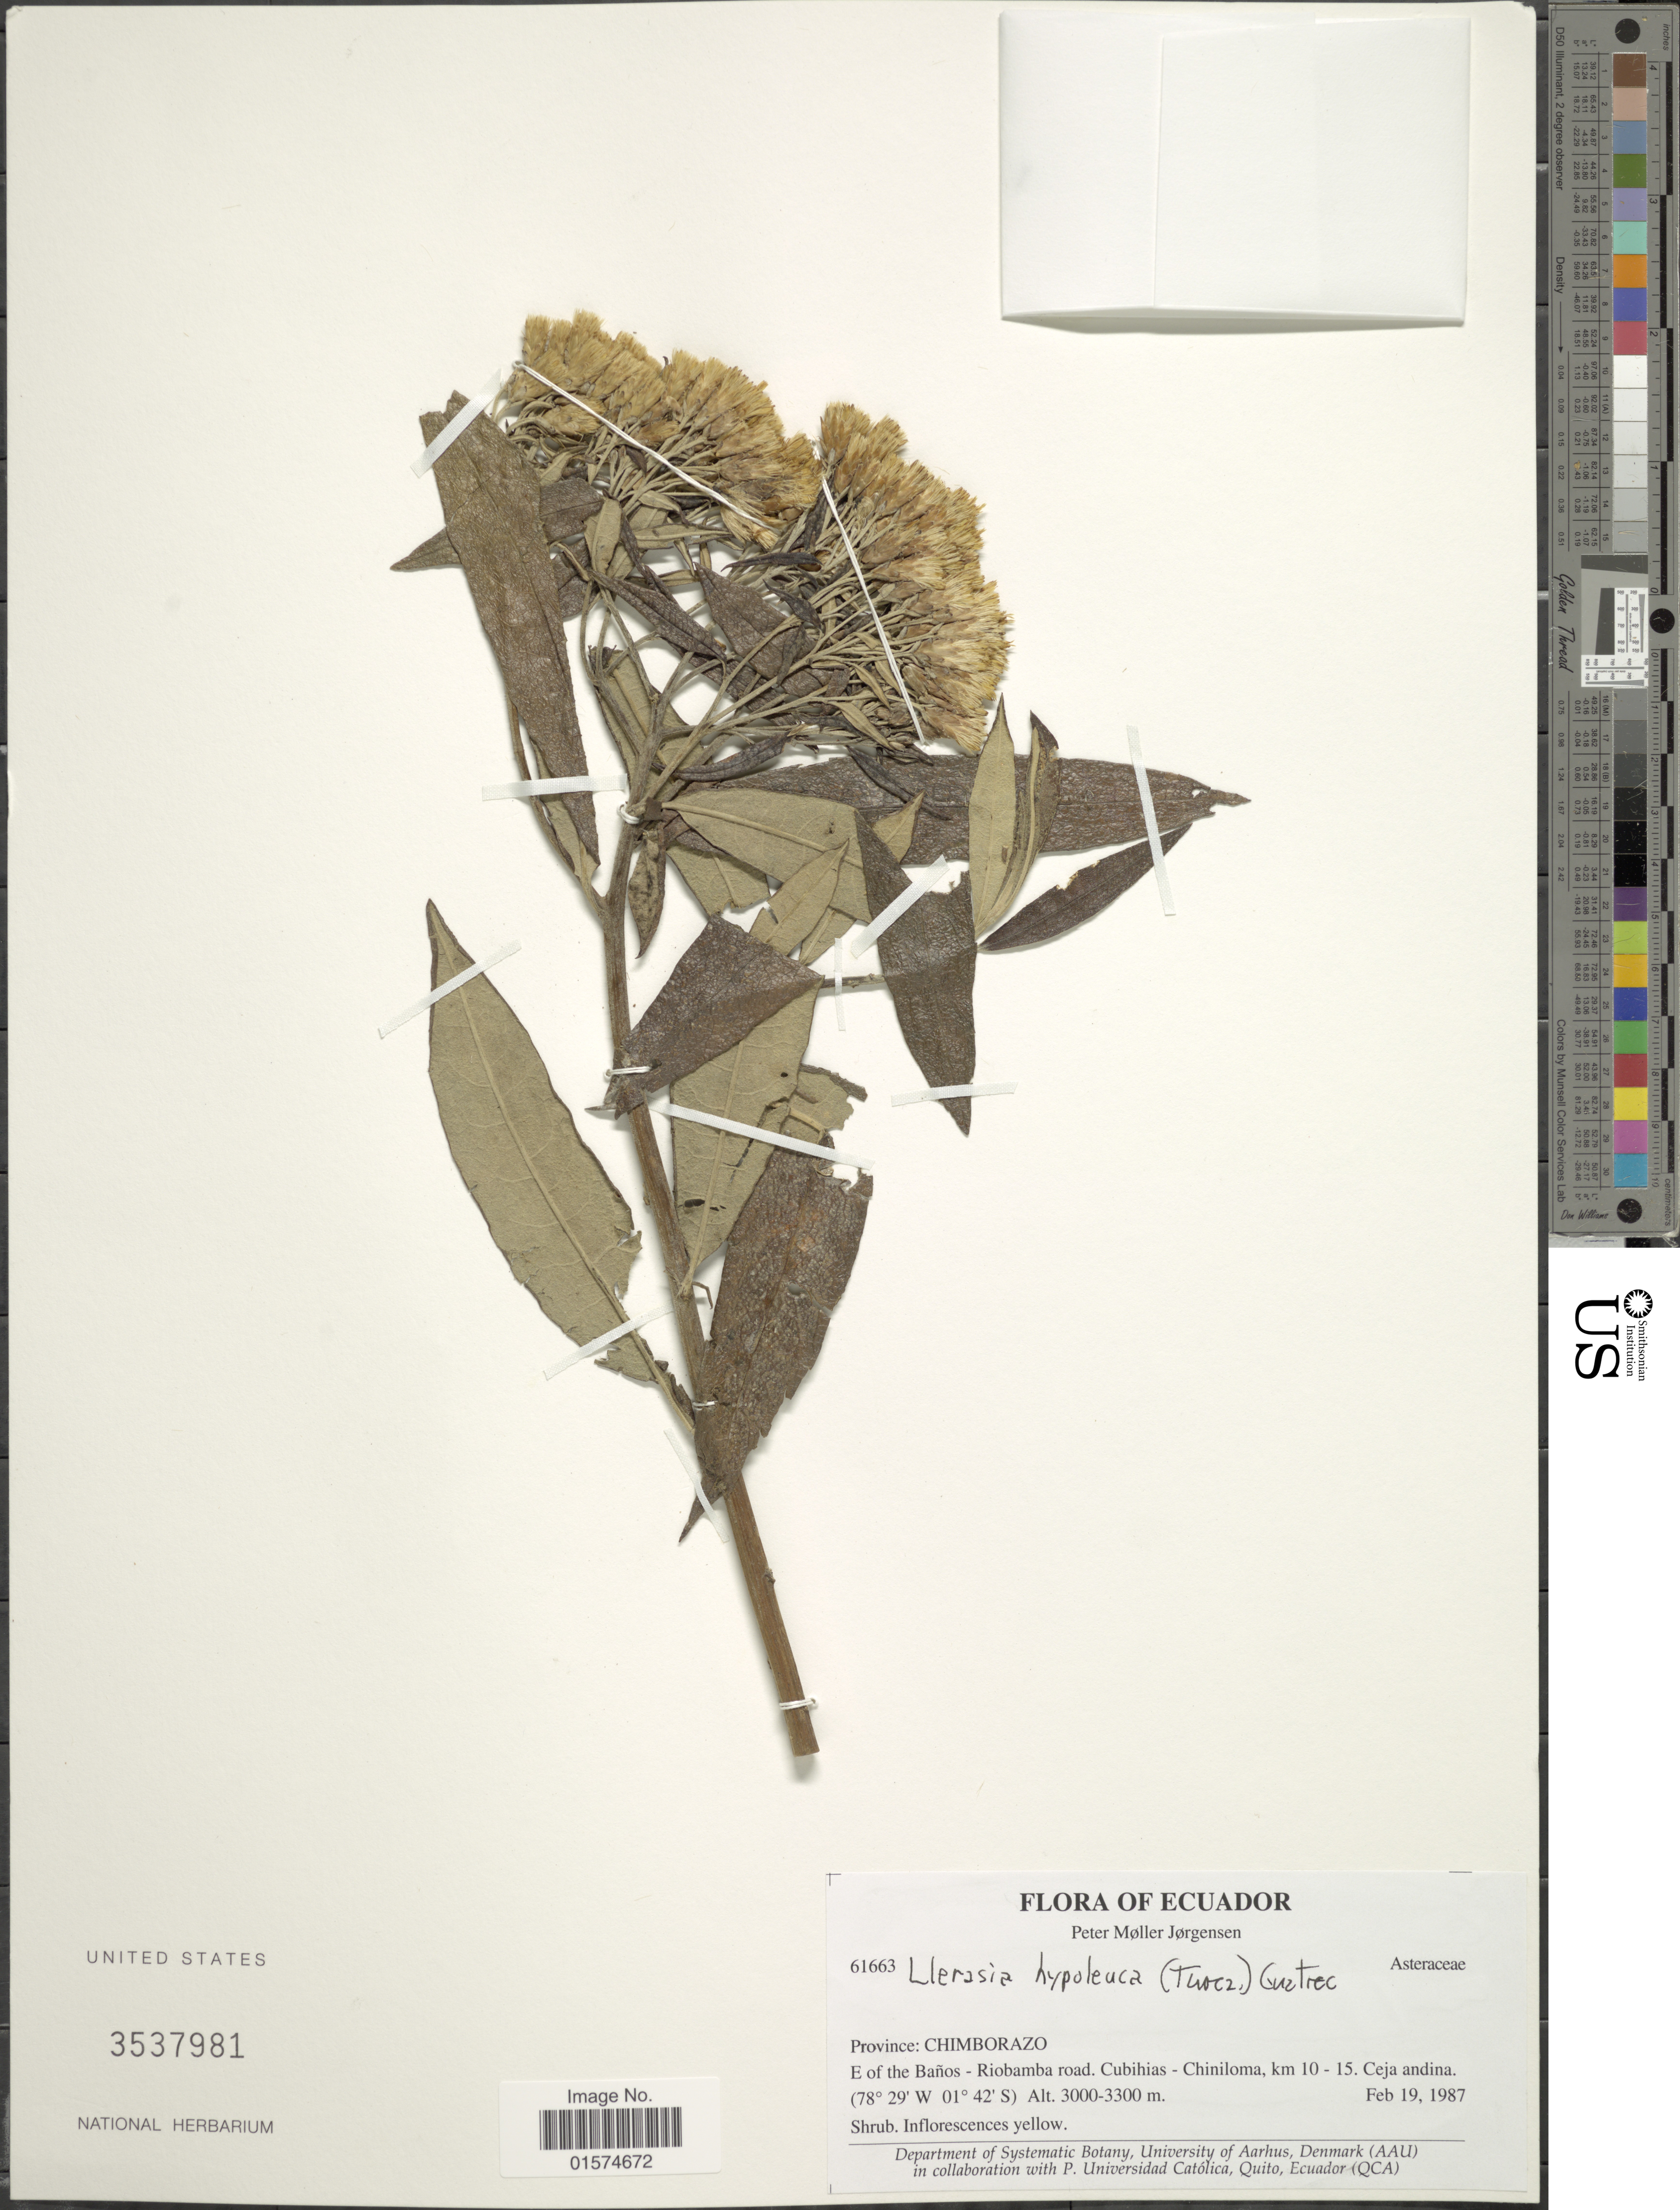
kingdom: Plantae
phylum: Tracheophyta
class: Magnoliopsida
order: Asterales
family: Asteraceae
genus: Llerasia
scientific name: Llerasia hypoleuca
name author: (Turcz.) Cuatrec.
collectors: P. M. Jørgensen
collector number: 61663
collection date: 1987-02-19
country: Ecuador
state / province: Chimborazo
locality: E of the Baños - Riobamba road. Cubihias - Chiniloma, km 10 - 15, Ceja andina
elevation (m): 3000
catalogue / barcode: US 3537981